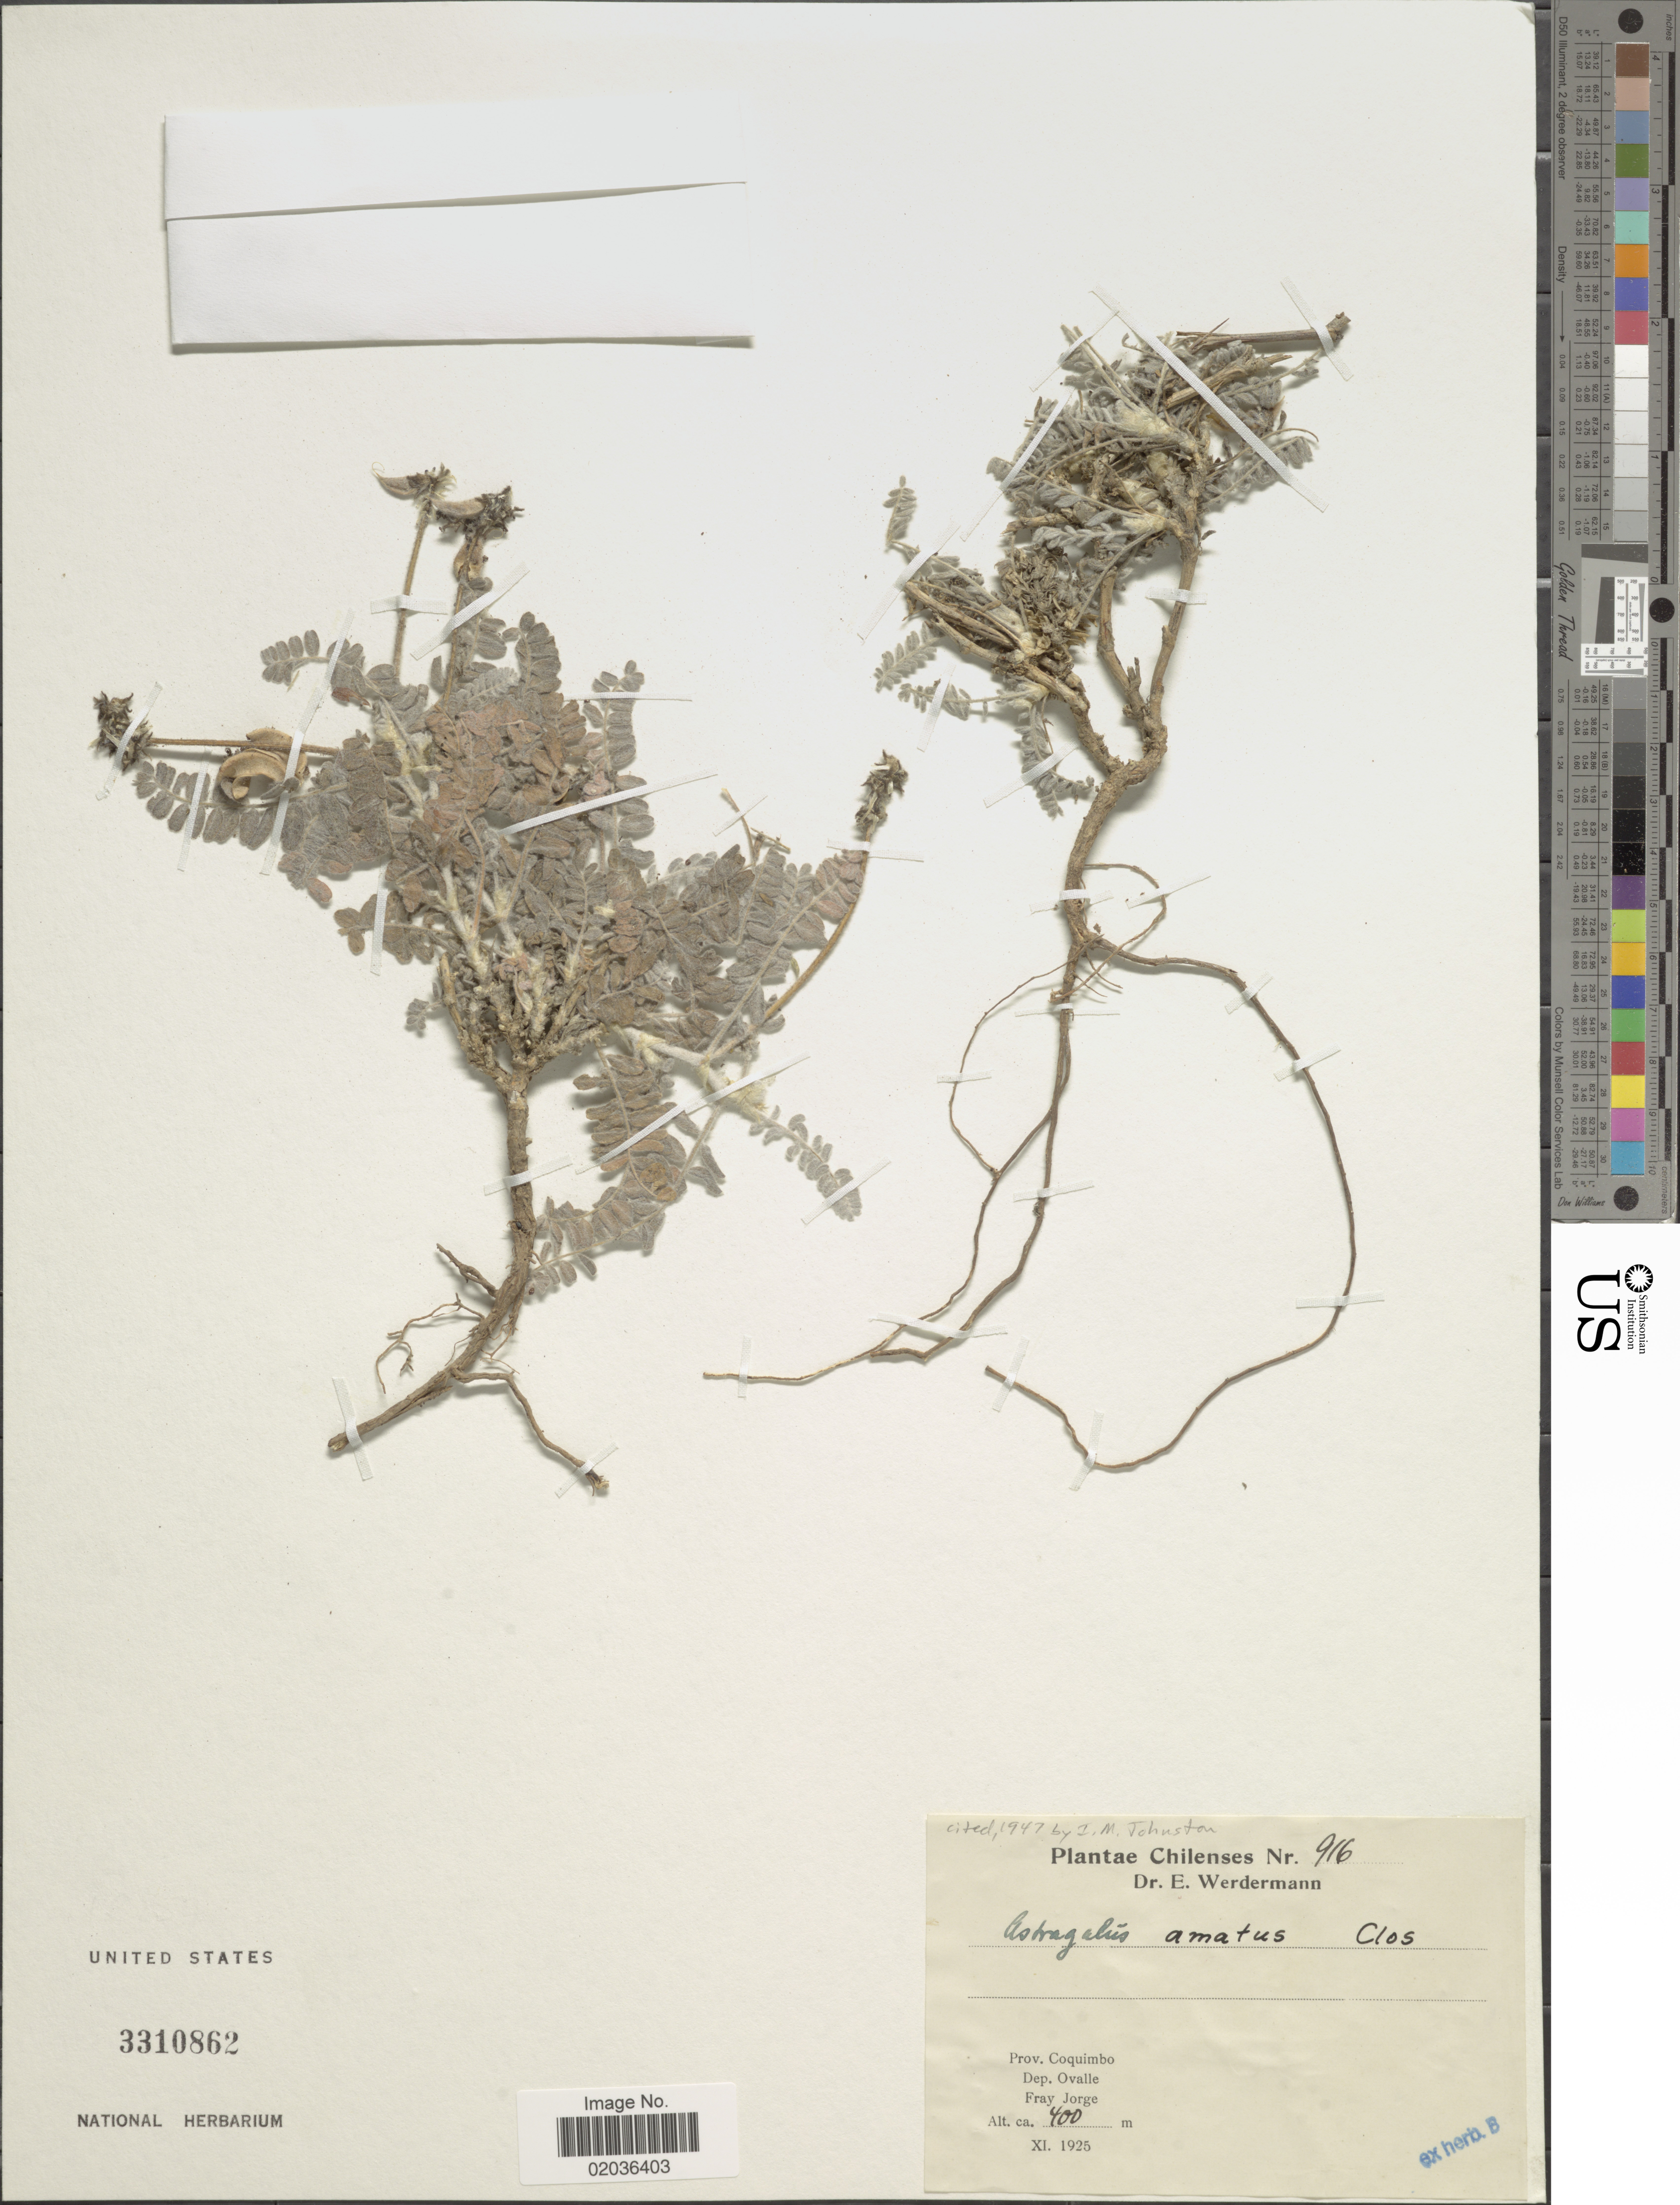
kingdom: Plantae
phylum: Tracheophyta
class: Magnoliopsida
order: Fabales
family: Fabaceae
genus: Astragalus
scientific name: Astragalus amatus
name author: Clos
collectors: E. Werdermann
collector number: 916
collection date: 1926-11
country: Chile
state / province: Coquimbo (IV)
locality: Prov. Coquimbo, Dep. Ovalle, Fray Jorge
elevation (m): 400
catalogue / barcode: US 3310862